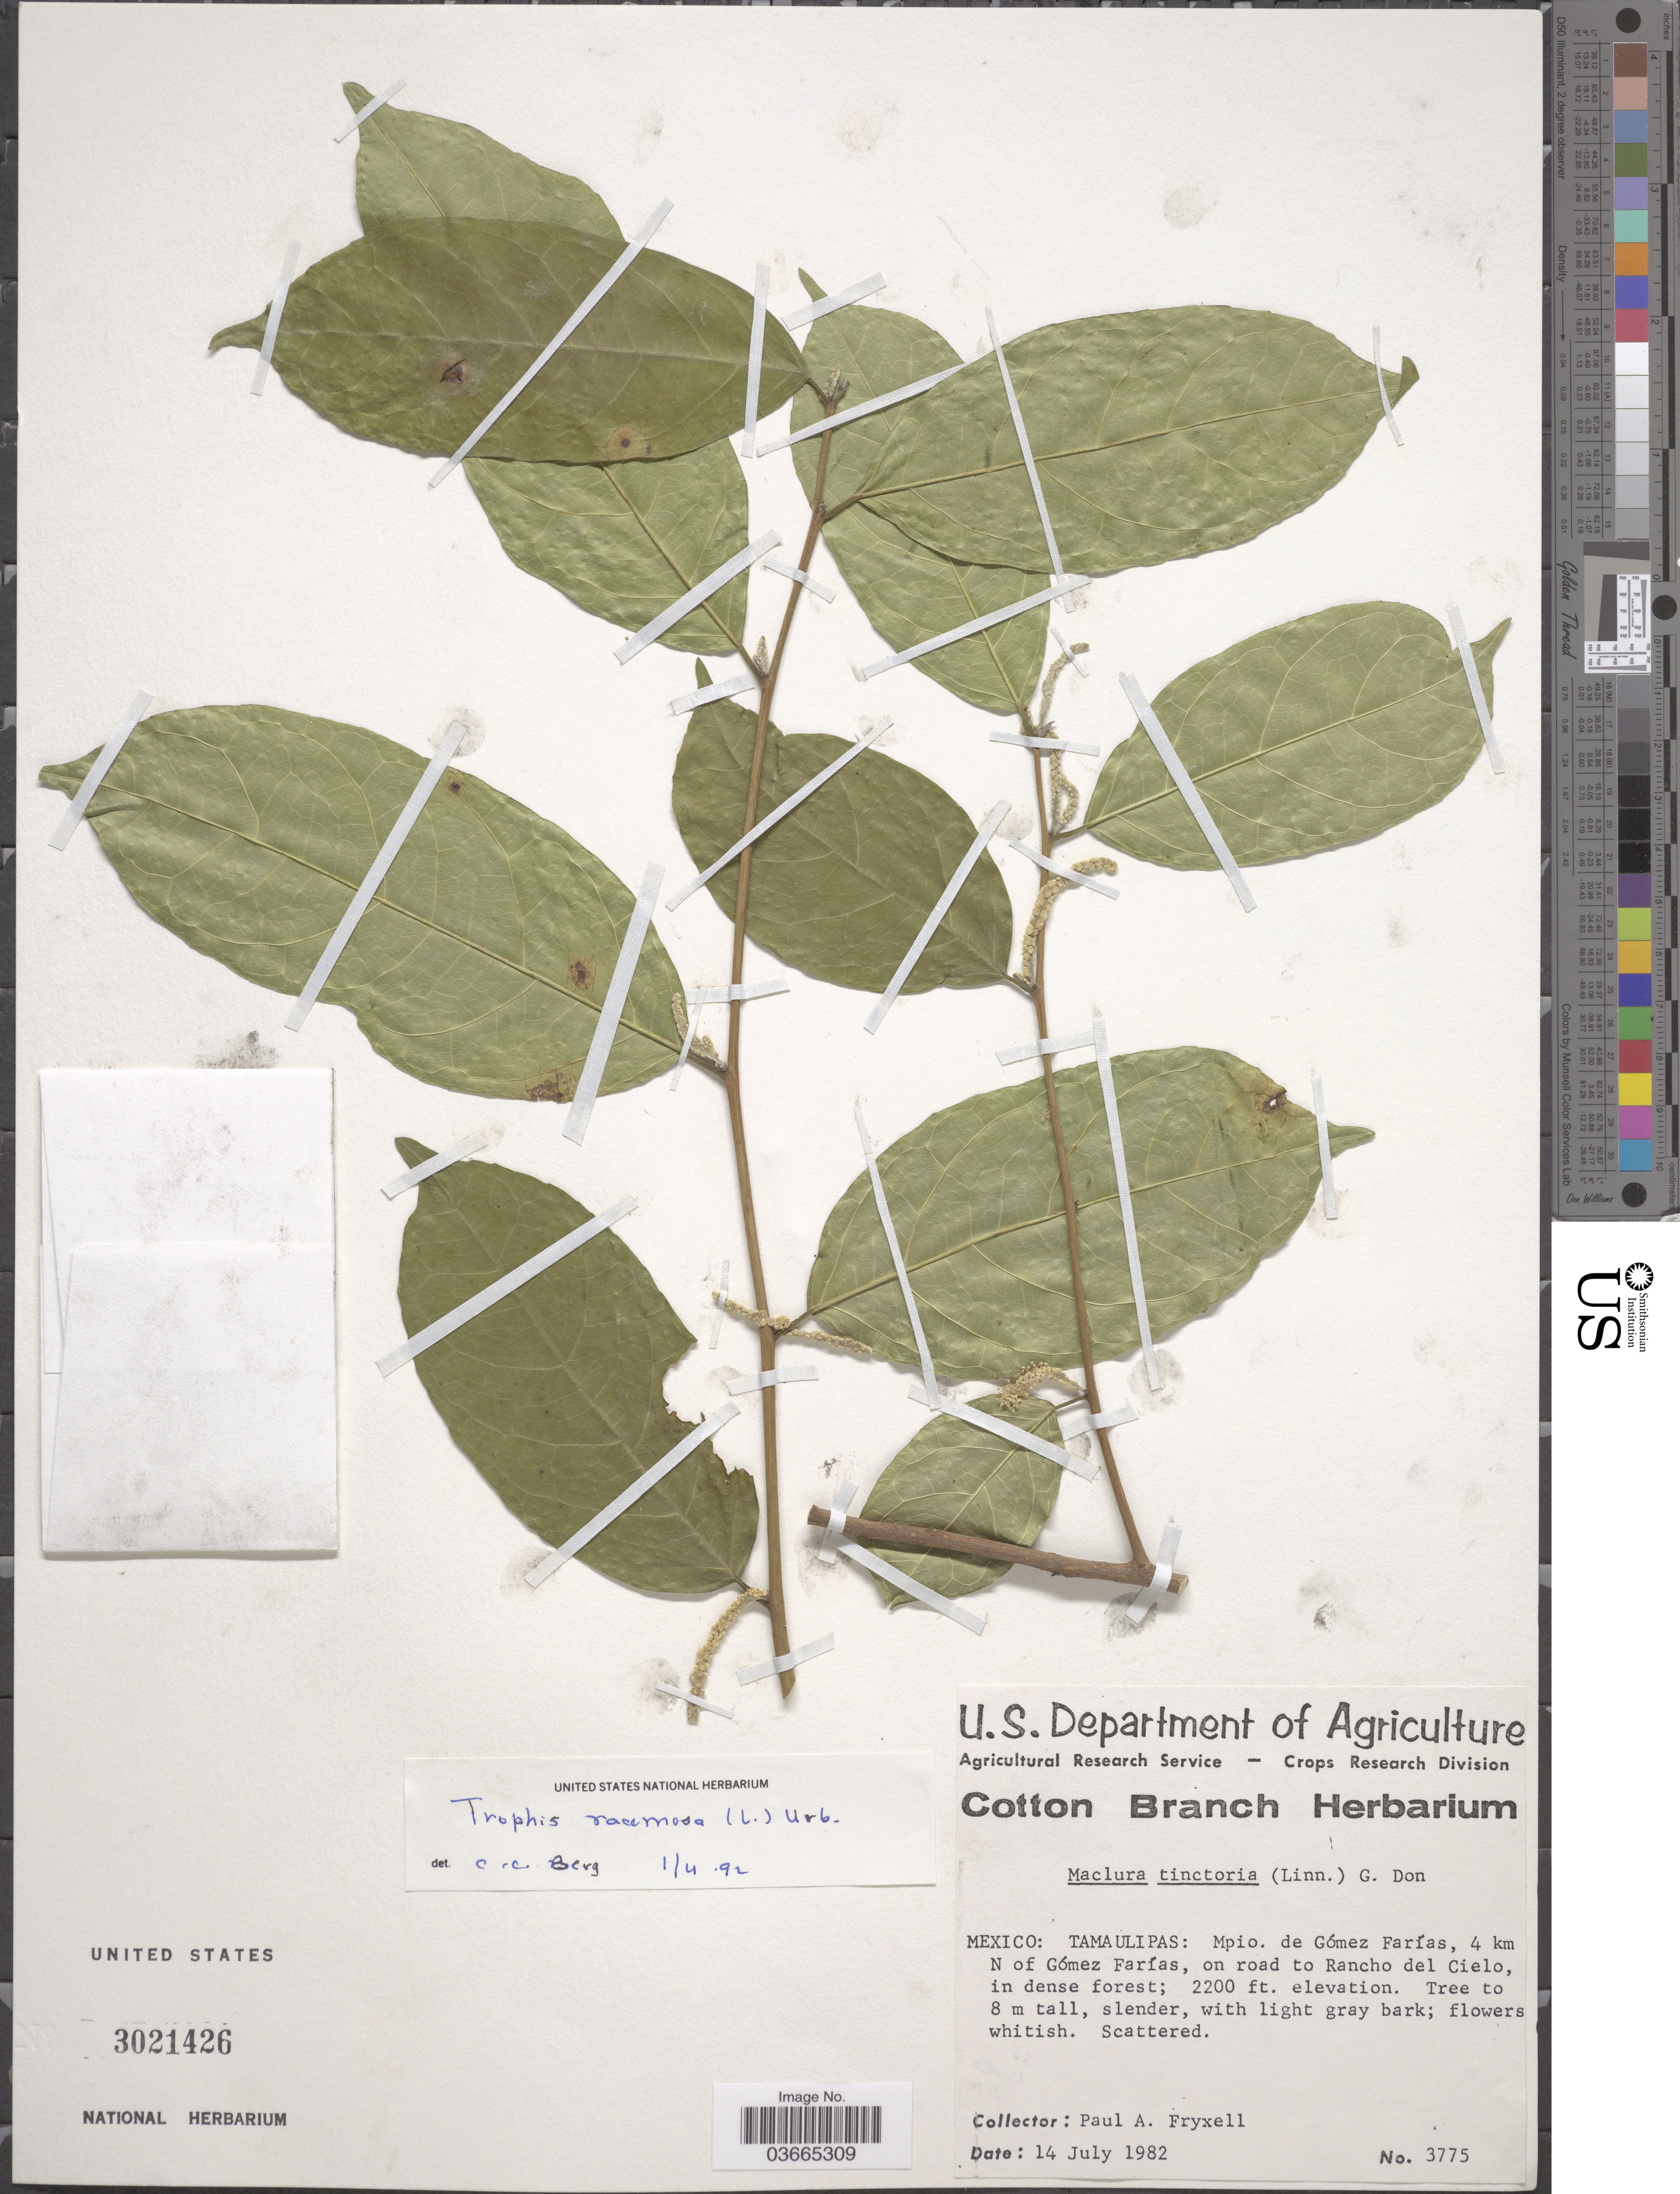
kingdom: Plantae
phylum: Tracheophyta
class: Magnoliopsida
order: Rosales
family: Moraceae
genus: Trophis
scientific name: Trophis racemosa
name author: (L.) Urb.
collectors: P. A. Fryxell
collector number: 3775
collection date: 1982-07-14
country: Mexico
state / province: Tamaulipas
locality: Mpio. de Gómez Farías, 4 km N of Gómez Farías, on road to Rancho del Cielo.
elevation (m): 671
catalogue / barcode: US 3021426